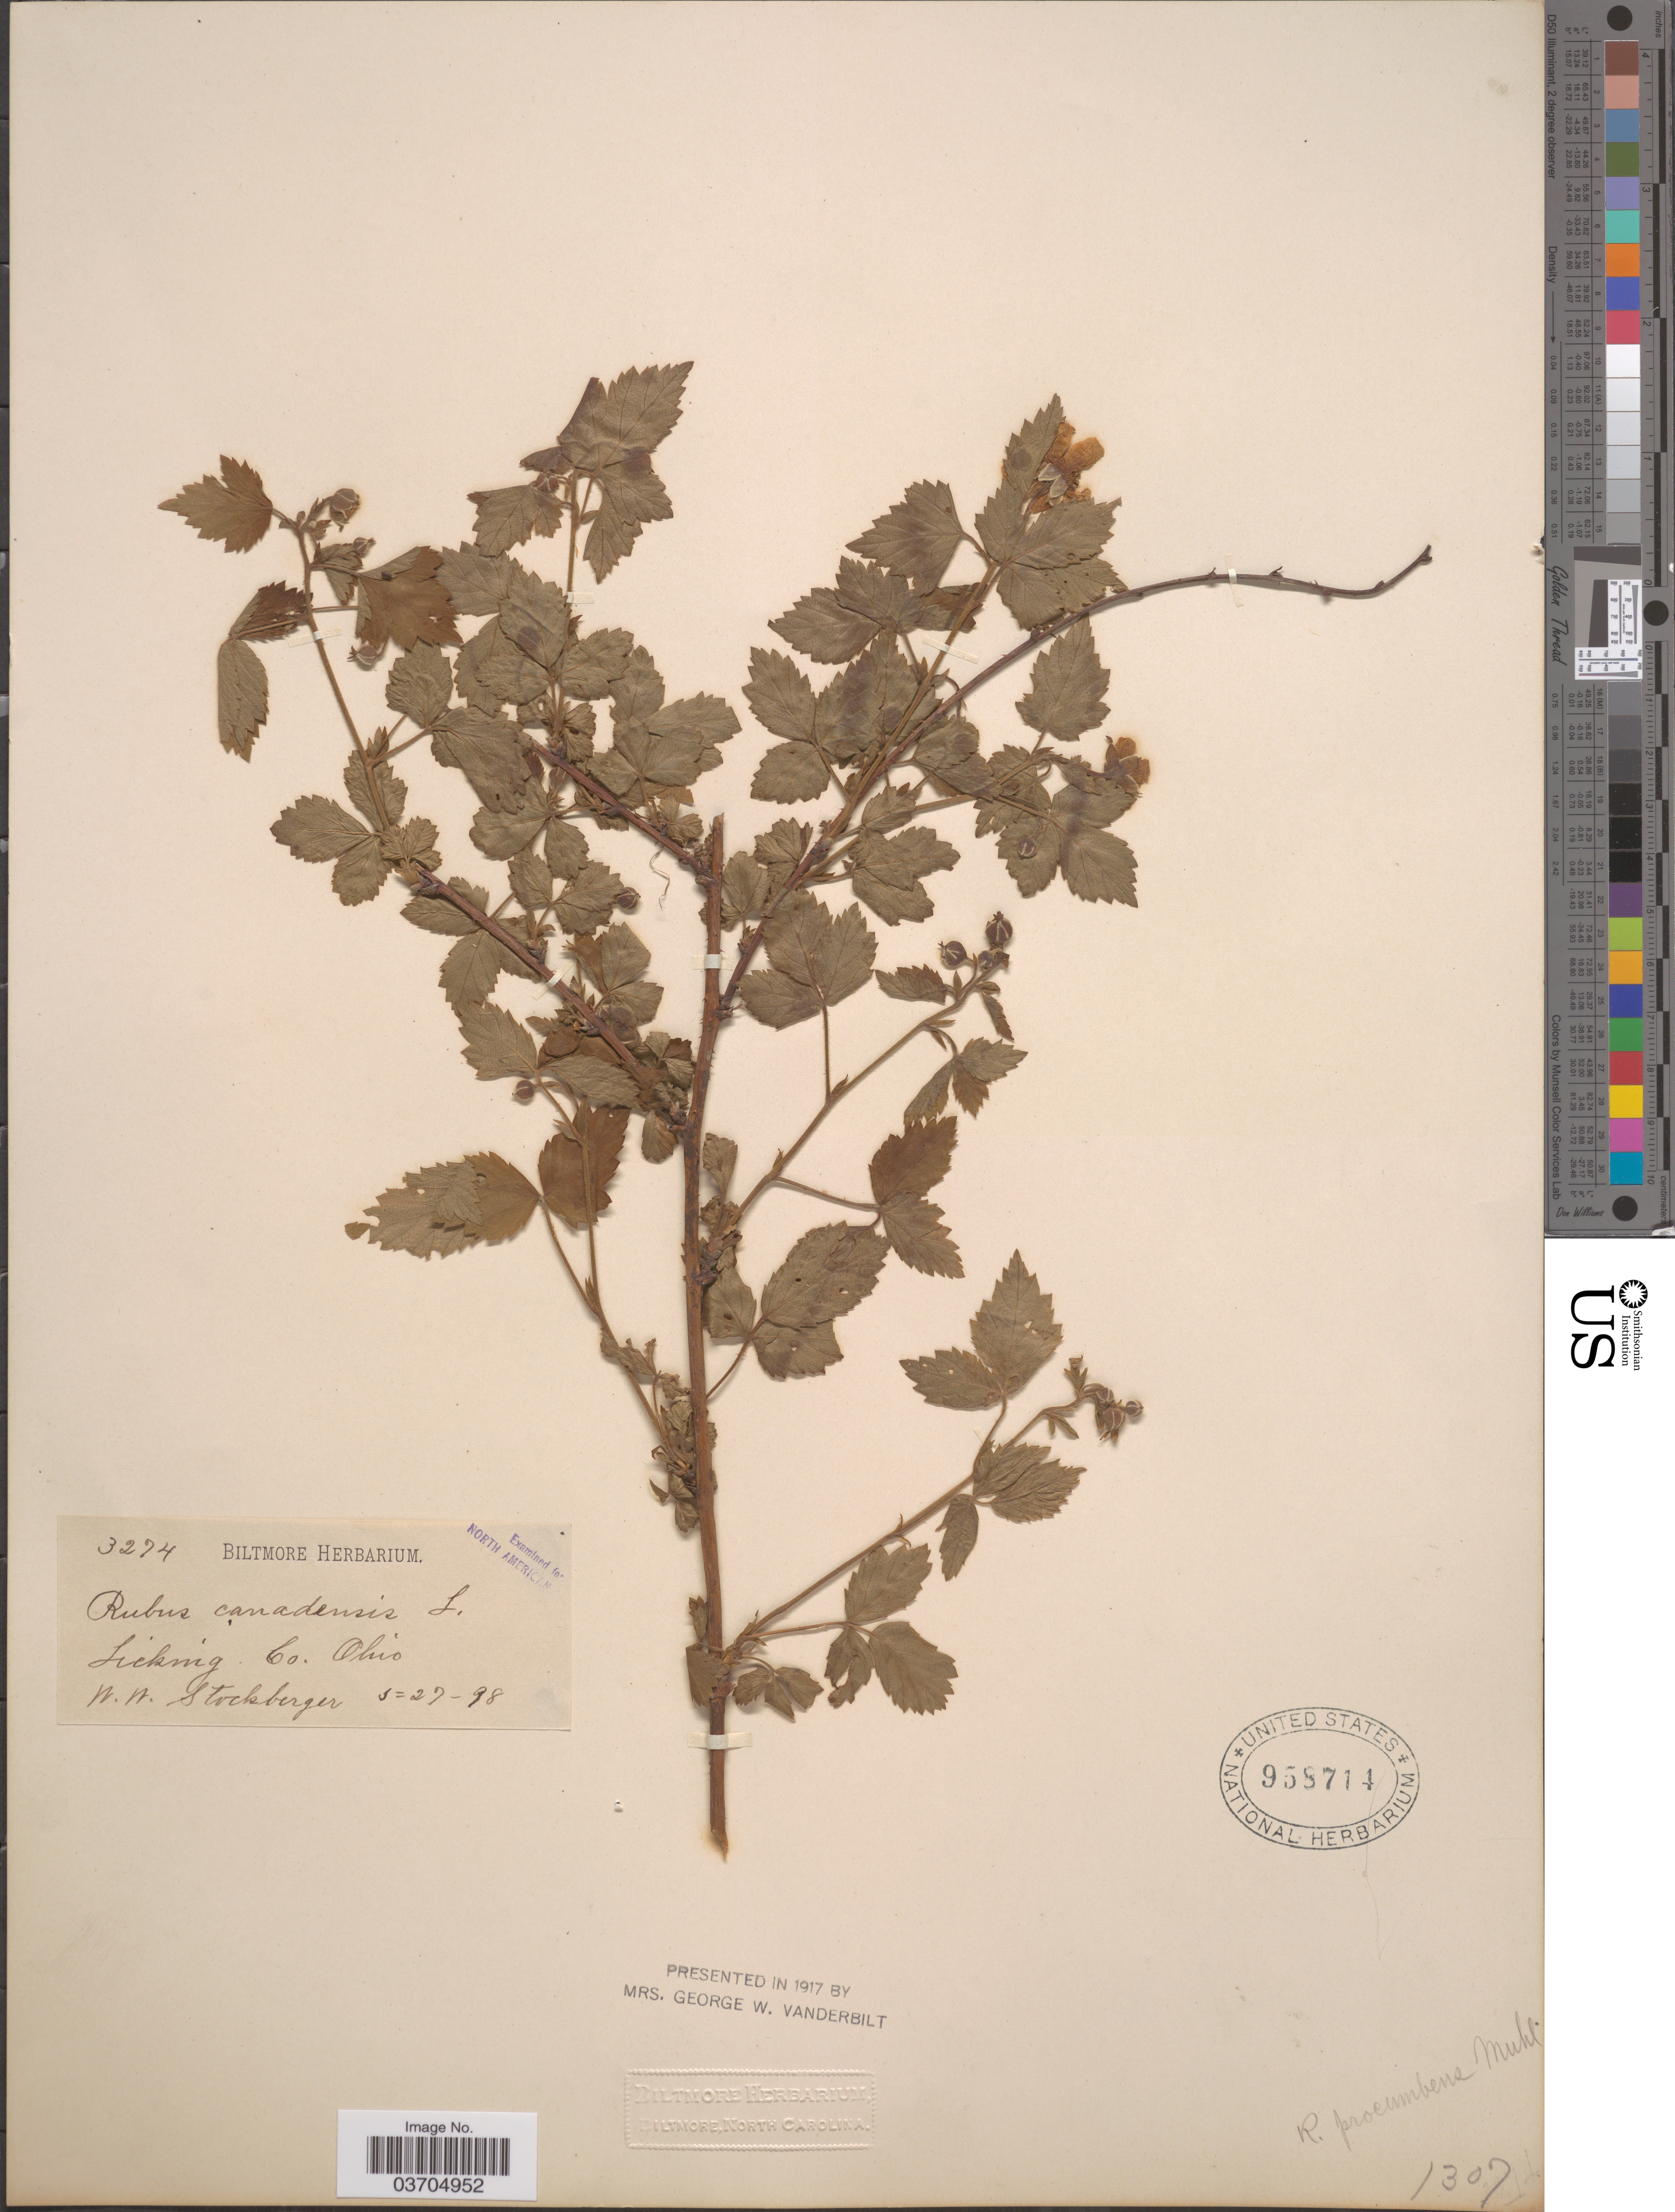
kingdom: Plantae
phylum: Tracheophyta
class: Magnoliopsida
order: Rosales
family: Rosaceae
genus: Rubus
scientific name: Rubus procumbens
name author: Muhl.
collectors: W. Stockberger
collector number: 3274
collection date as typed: Transcribed d/m/y: 27/5/98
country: United States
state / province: Ohio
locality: Licking Co.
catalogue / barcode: US 958714